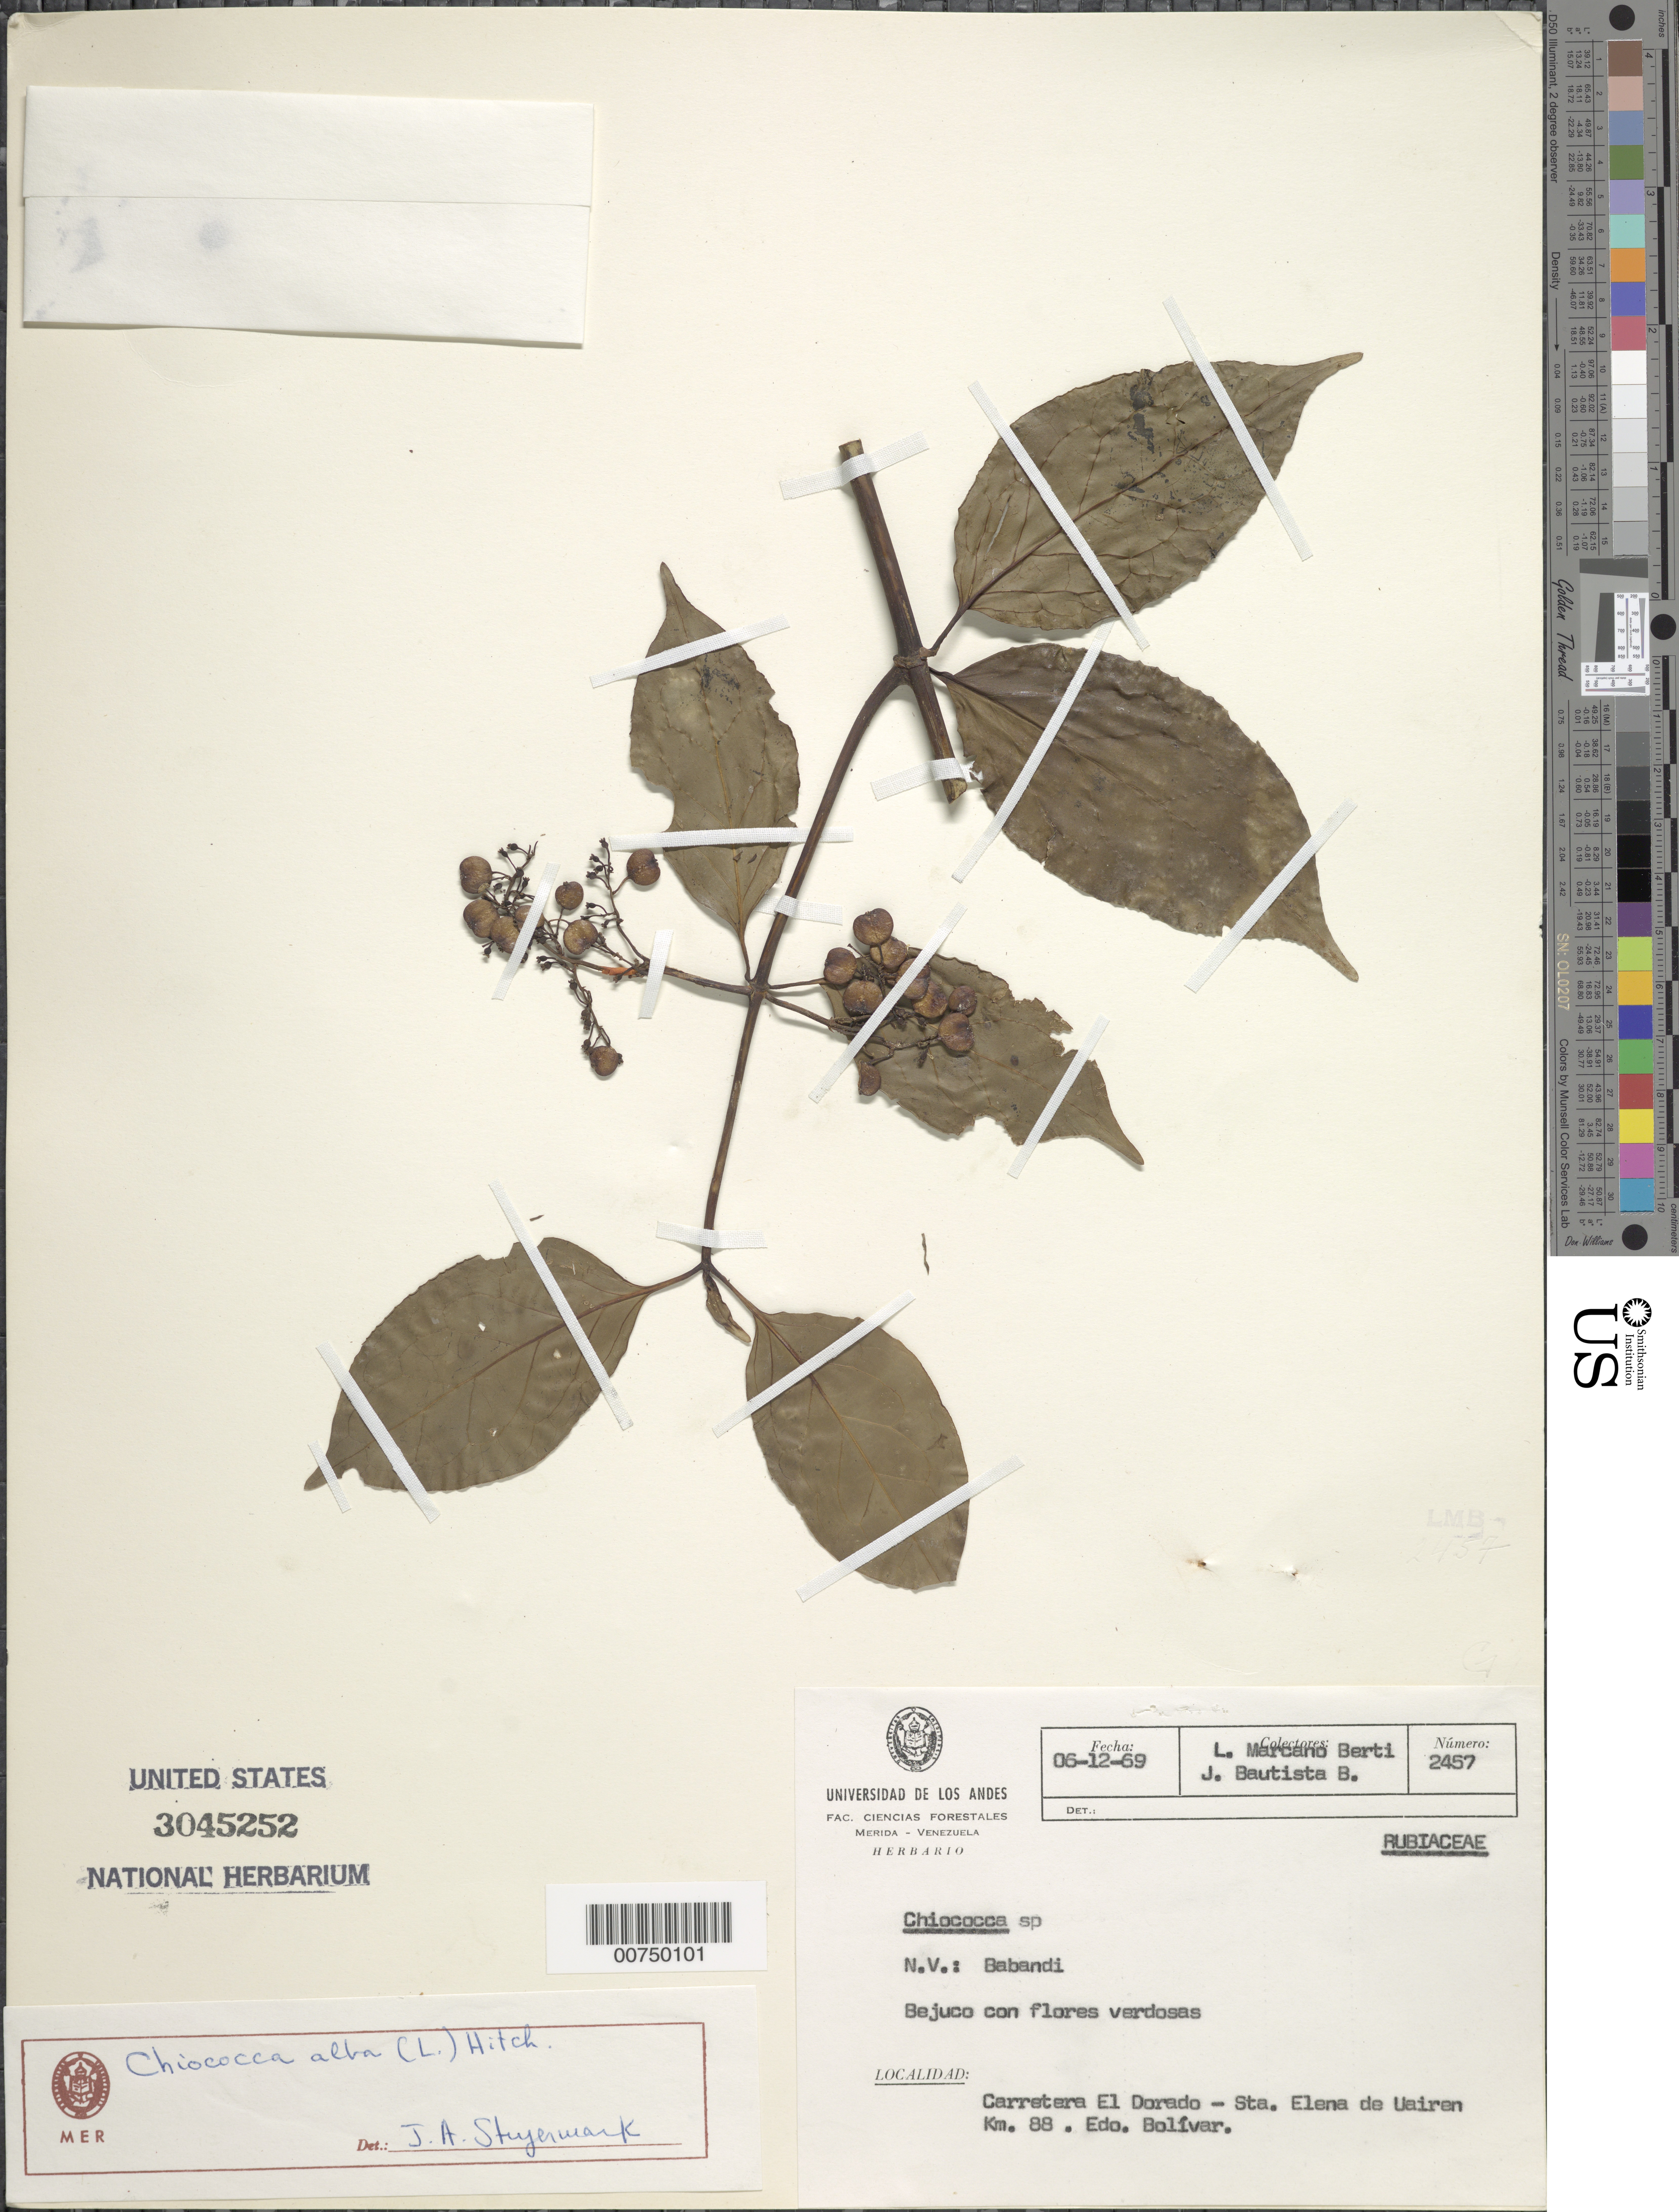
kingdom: Plantae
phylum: Tracheophyta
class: Magnoliopsida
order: Gentianales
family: Rubiaceae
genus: Chiococca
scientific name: Chiococca alba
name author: (L.) Hitchc.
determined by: Steyermark, Julian A., (VEN)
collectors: L. Marcano-Berti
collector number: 2457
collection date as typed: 5-Dec-69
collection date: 1969-12-05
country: Venezuela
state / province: Bolívar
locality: Carretera El Dorado - Sta. Elena de Uairen, km 88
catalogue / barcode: US 3045252